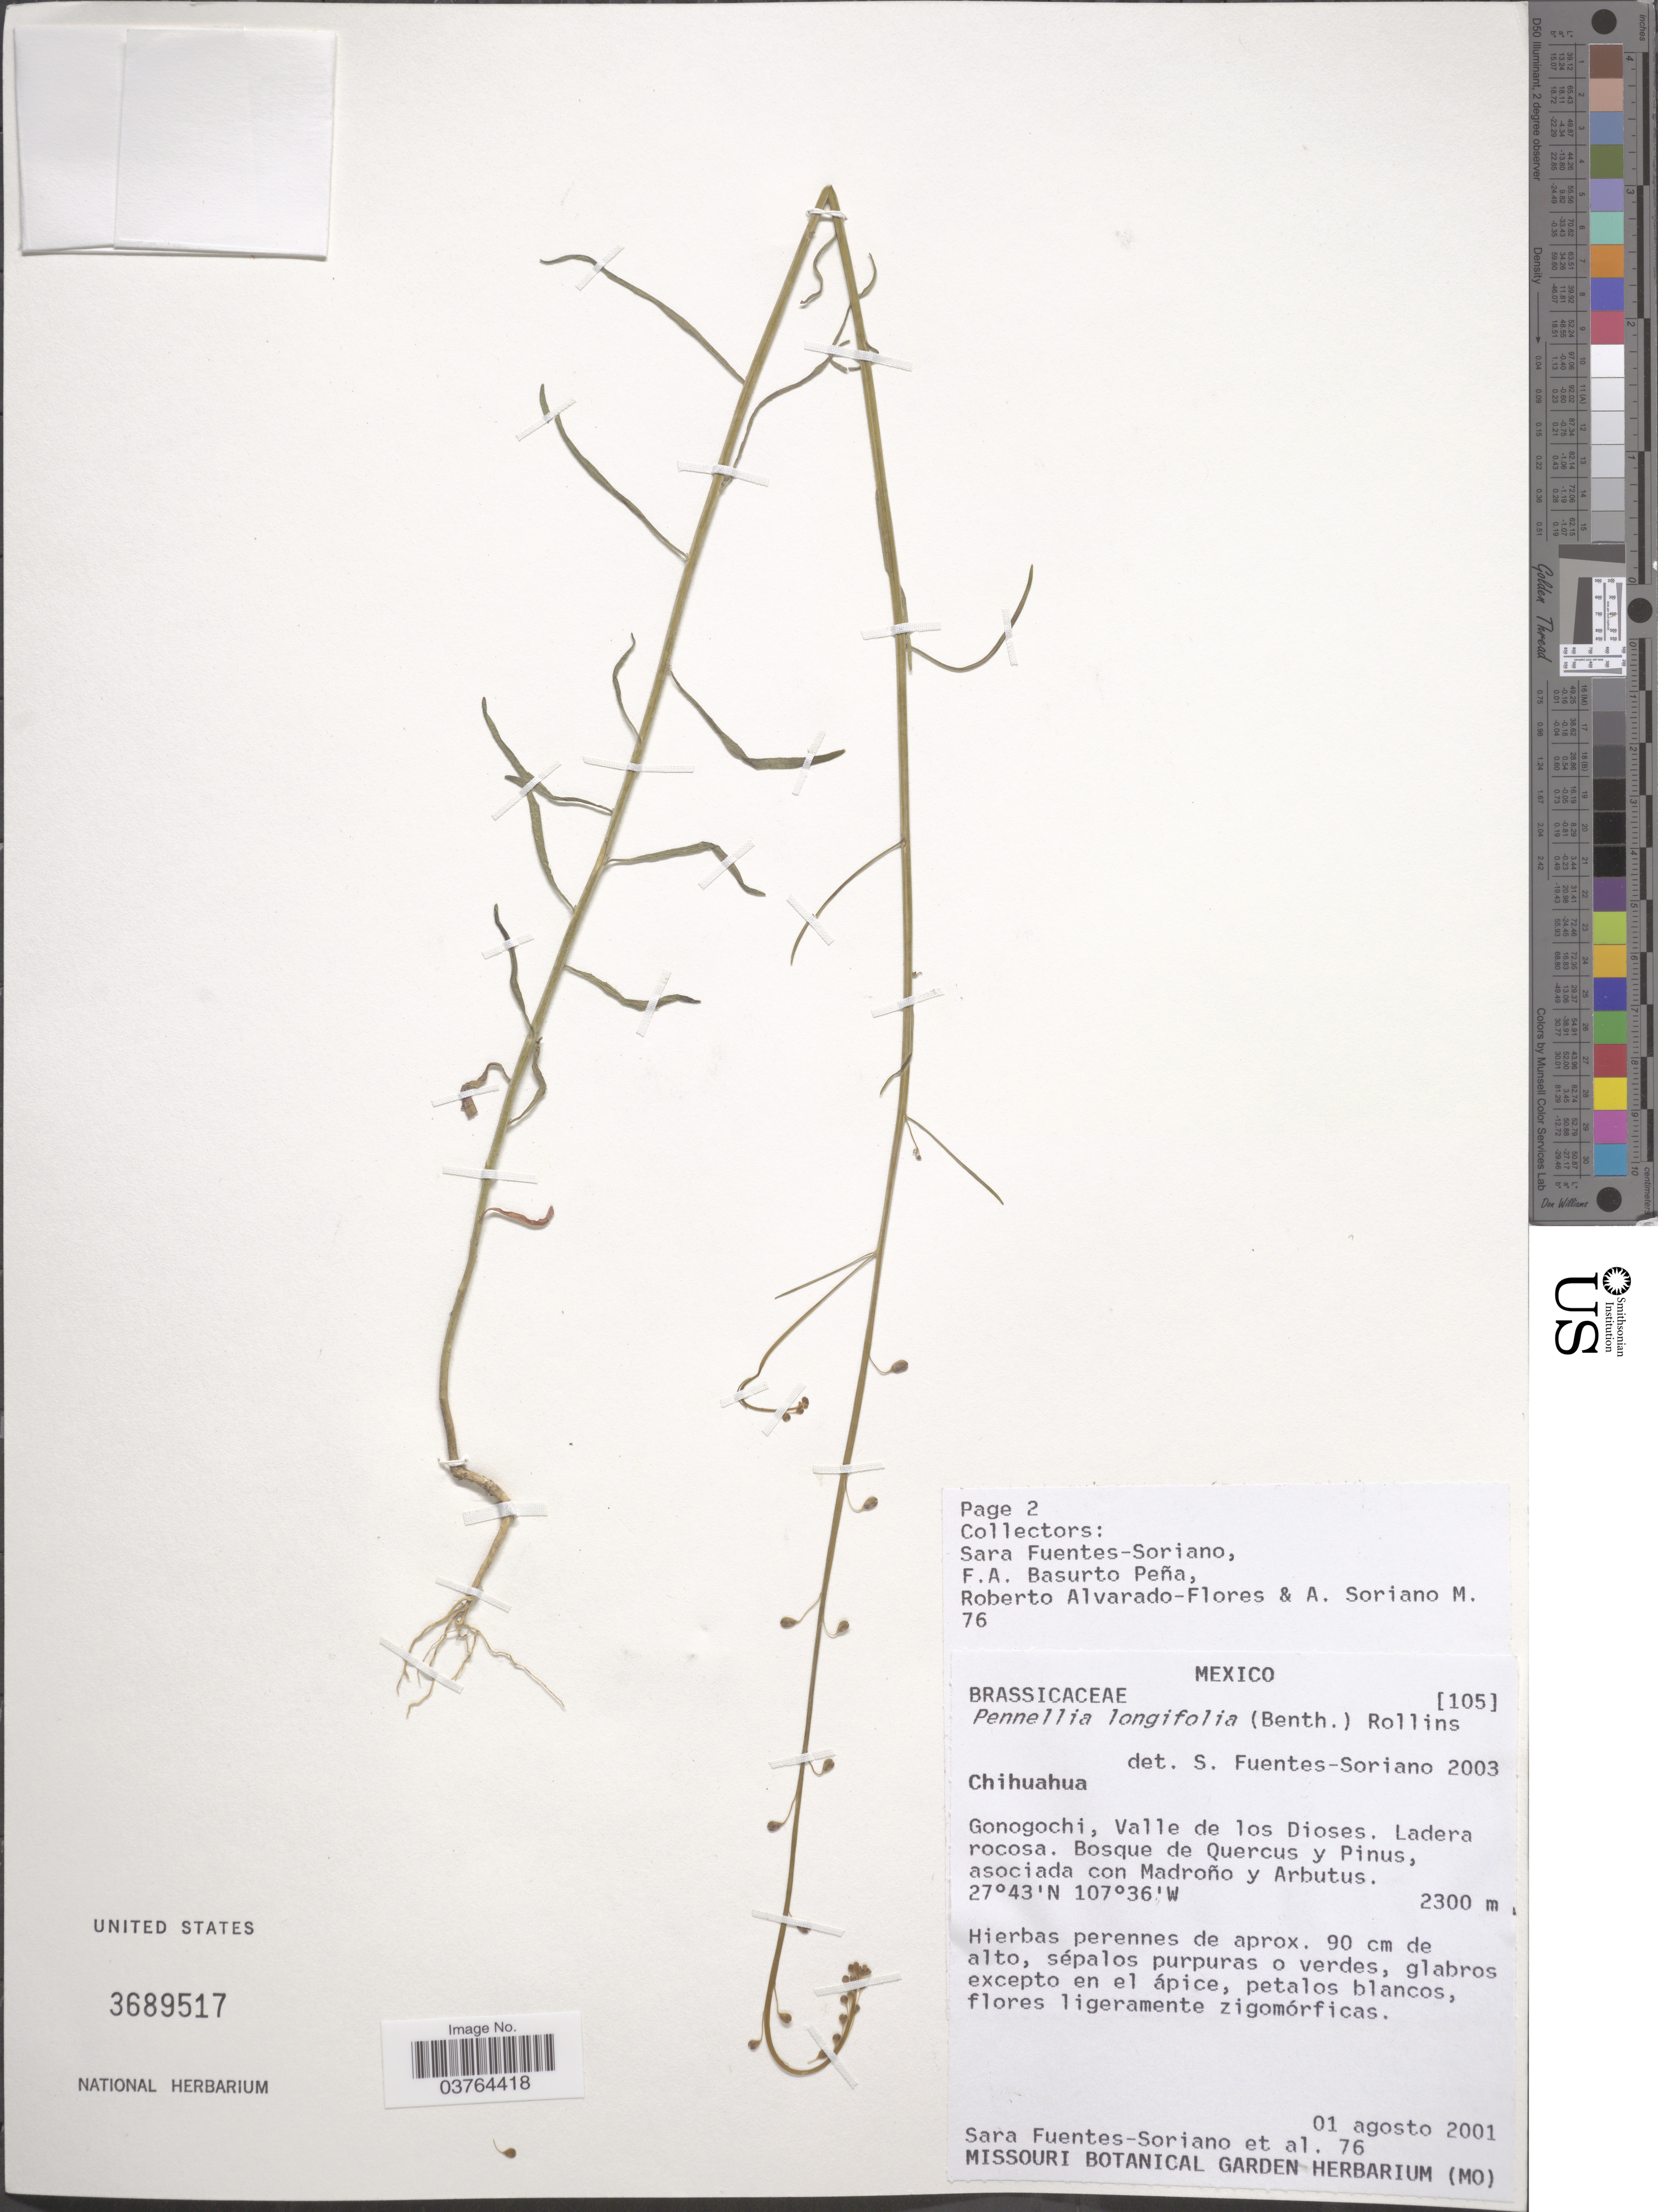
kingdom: Plantae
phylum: Tracheophyta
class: Magnoliopsida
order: Brassicales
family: Brassicaceae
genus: Pennellia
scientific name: Pennellia longifolia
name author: (Benth.) Rollins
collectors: S. Fuentes-Soriano, F. Basurto, R. Alvarado & A. Soriano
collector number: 76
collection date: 2001-08-01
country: Mexico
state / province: Chihuahua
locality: Gonogochi, Valle de los Dioses.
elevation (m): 2300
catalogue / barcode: US 3689517